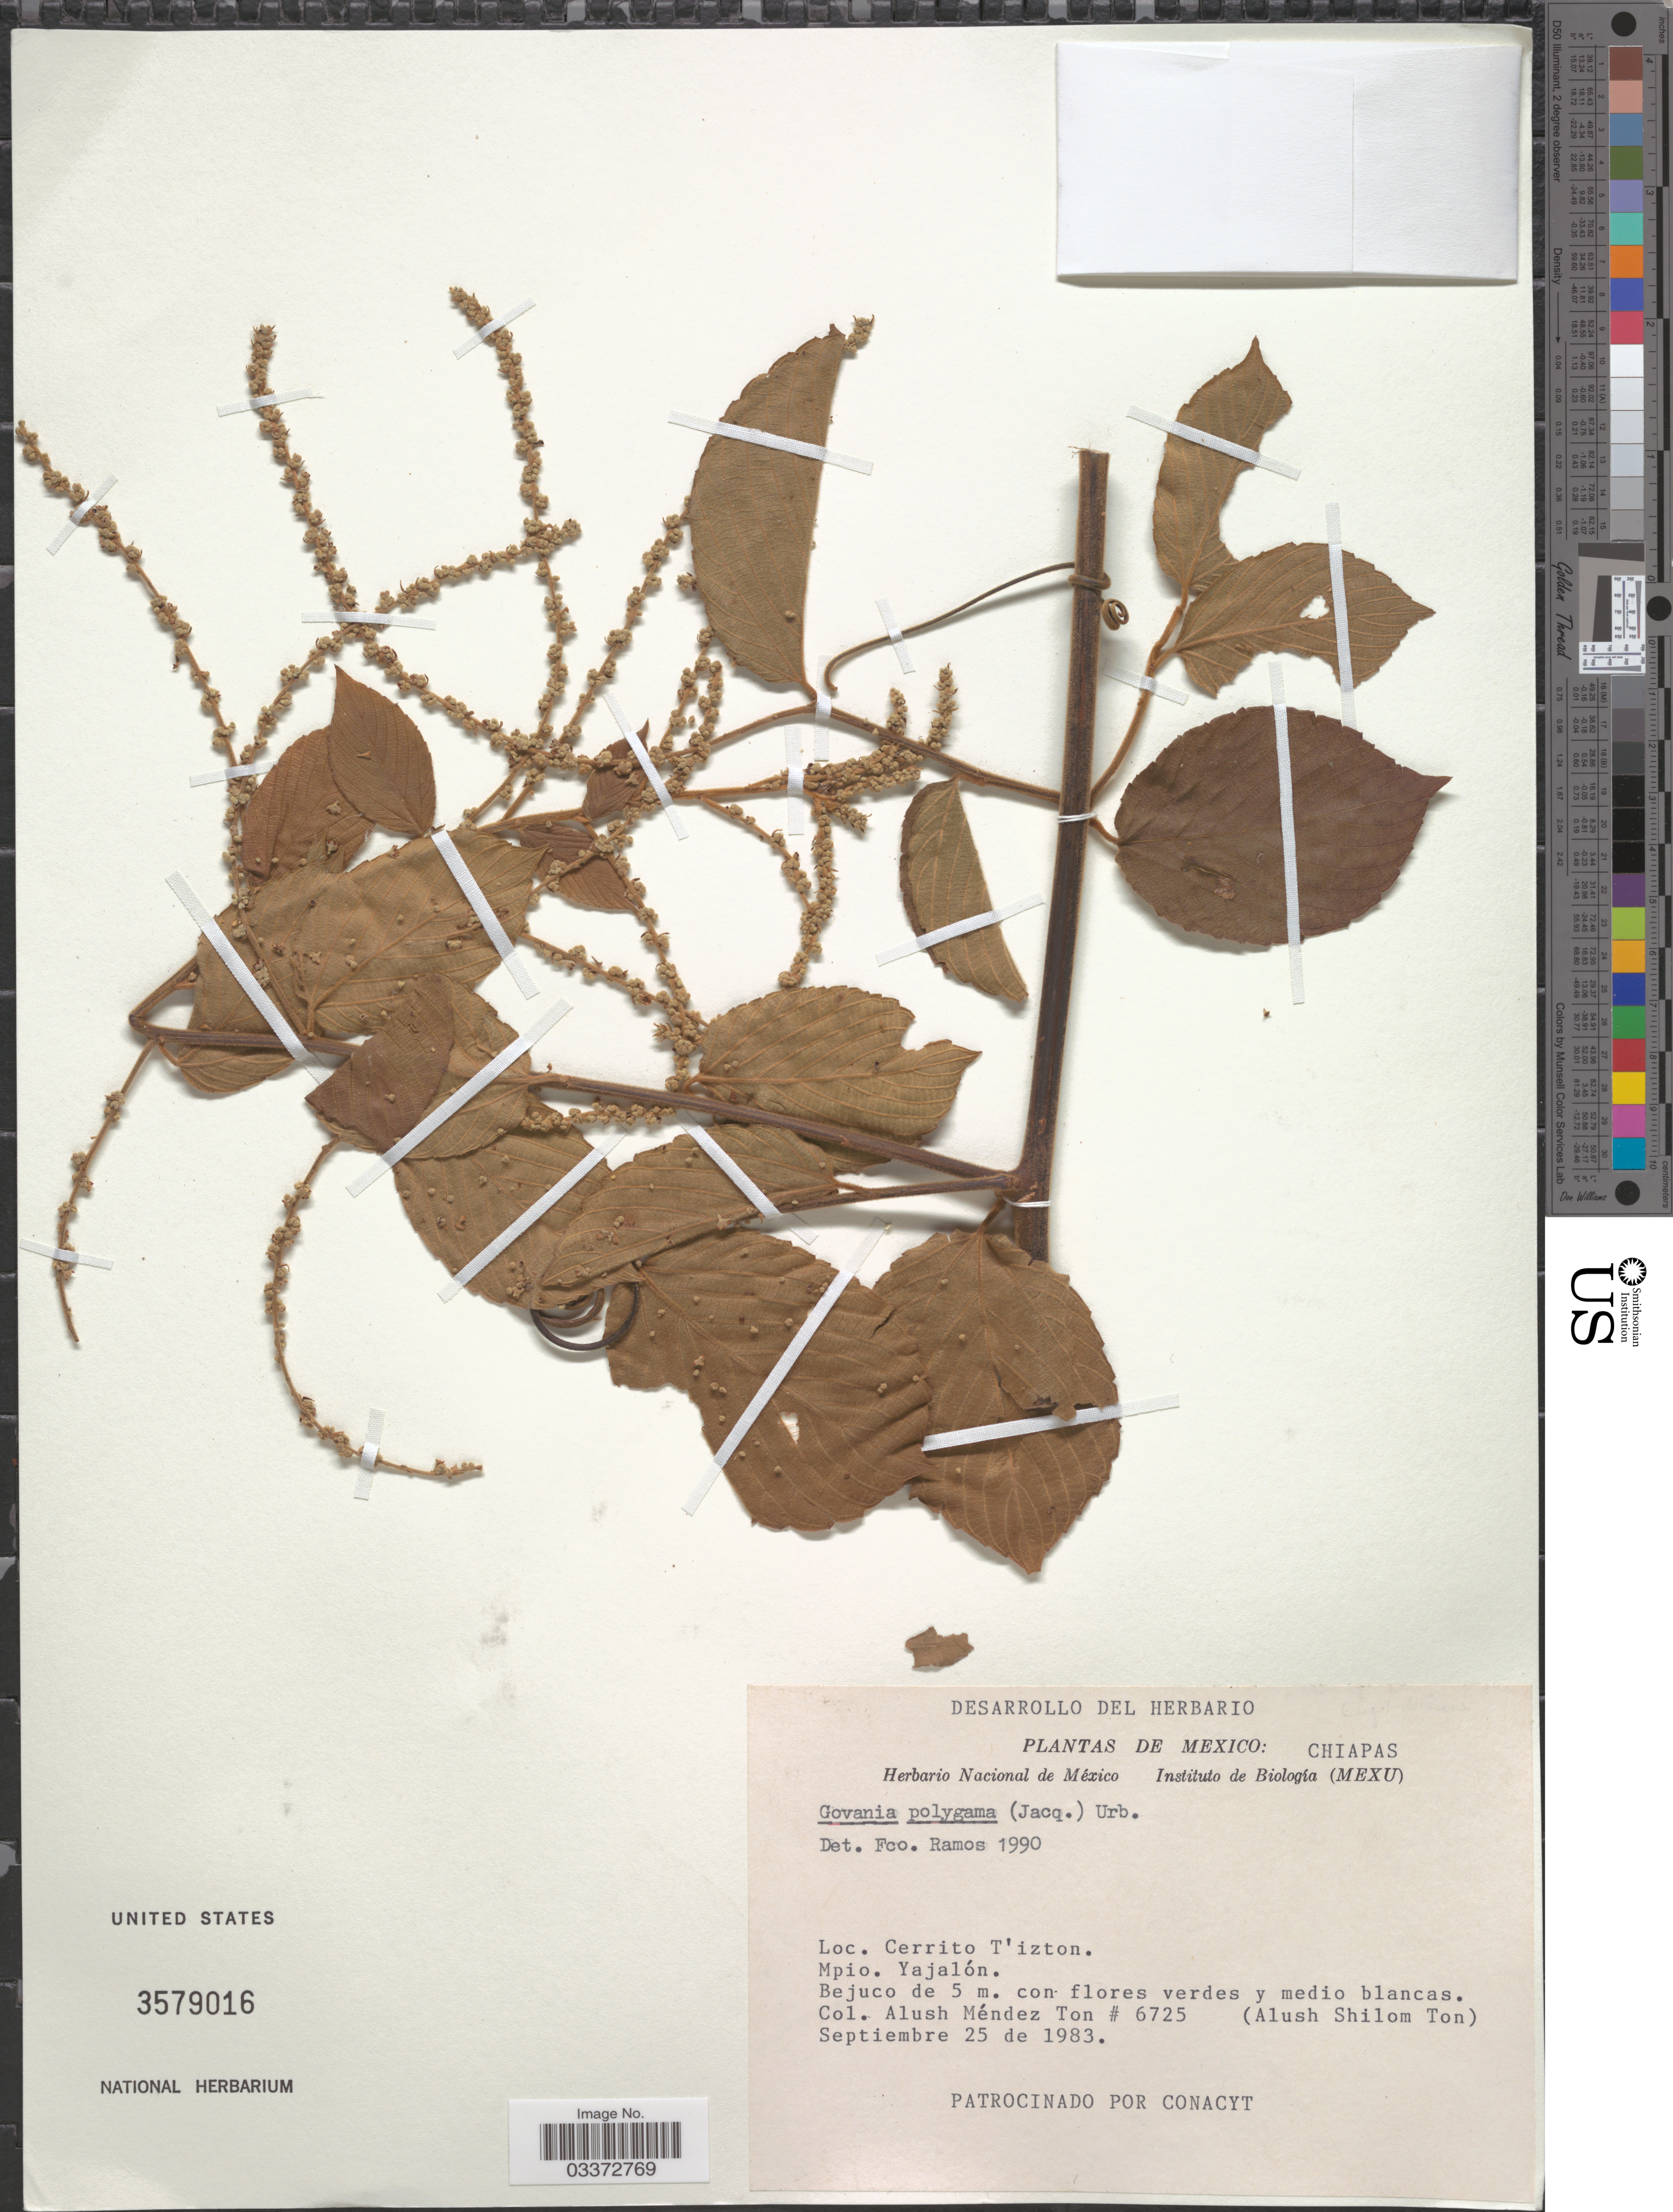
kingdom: Plantae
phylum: Tracheophyta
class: Magnoliopsida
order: Rosales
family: Rhamnaceae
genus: Gouania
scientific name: Gouania polygama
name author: (Jacq.) Urb.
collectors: A. Méndez Ton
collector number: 6725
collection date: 1983-09-25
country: Mexico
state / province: Chiapas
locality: Cerrito T'izton. Mpio. Yajalón.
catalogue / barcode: US 3579016